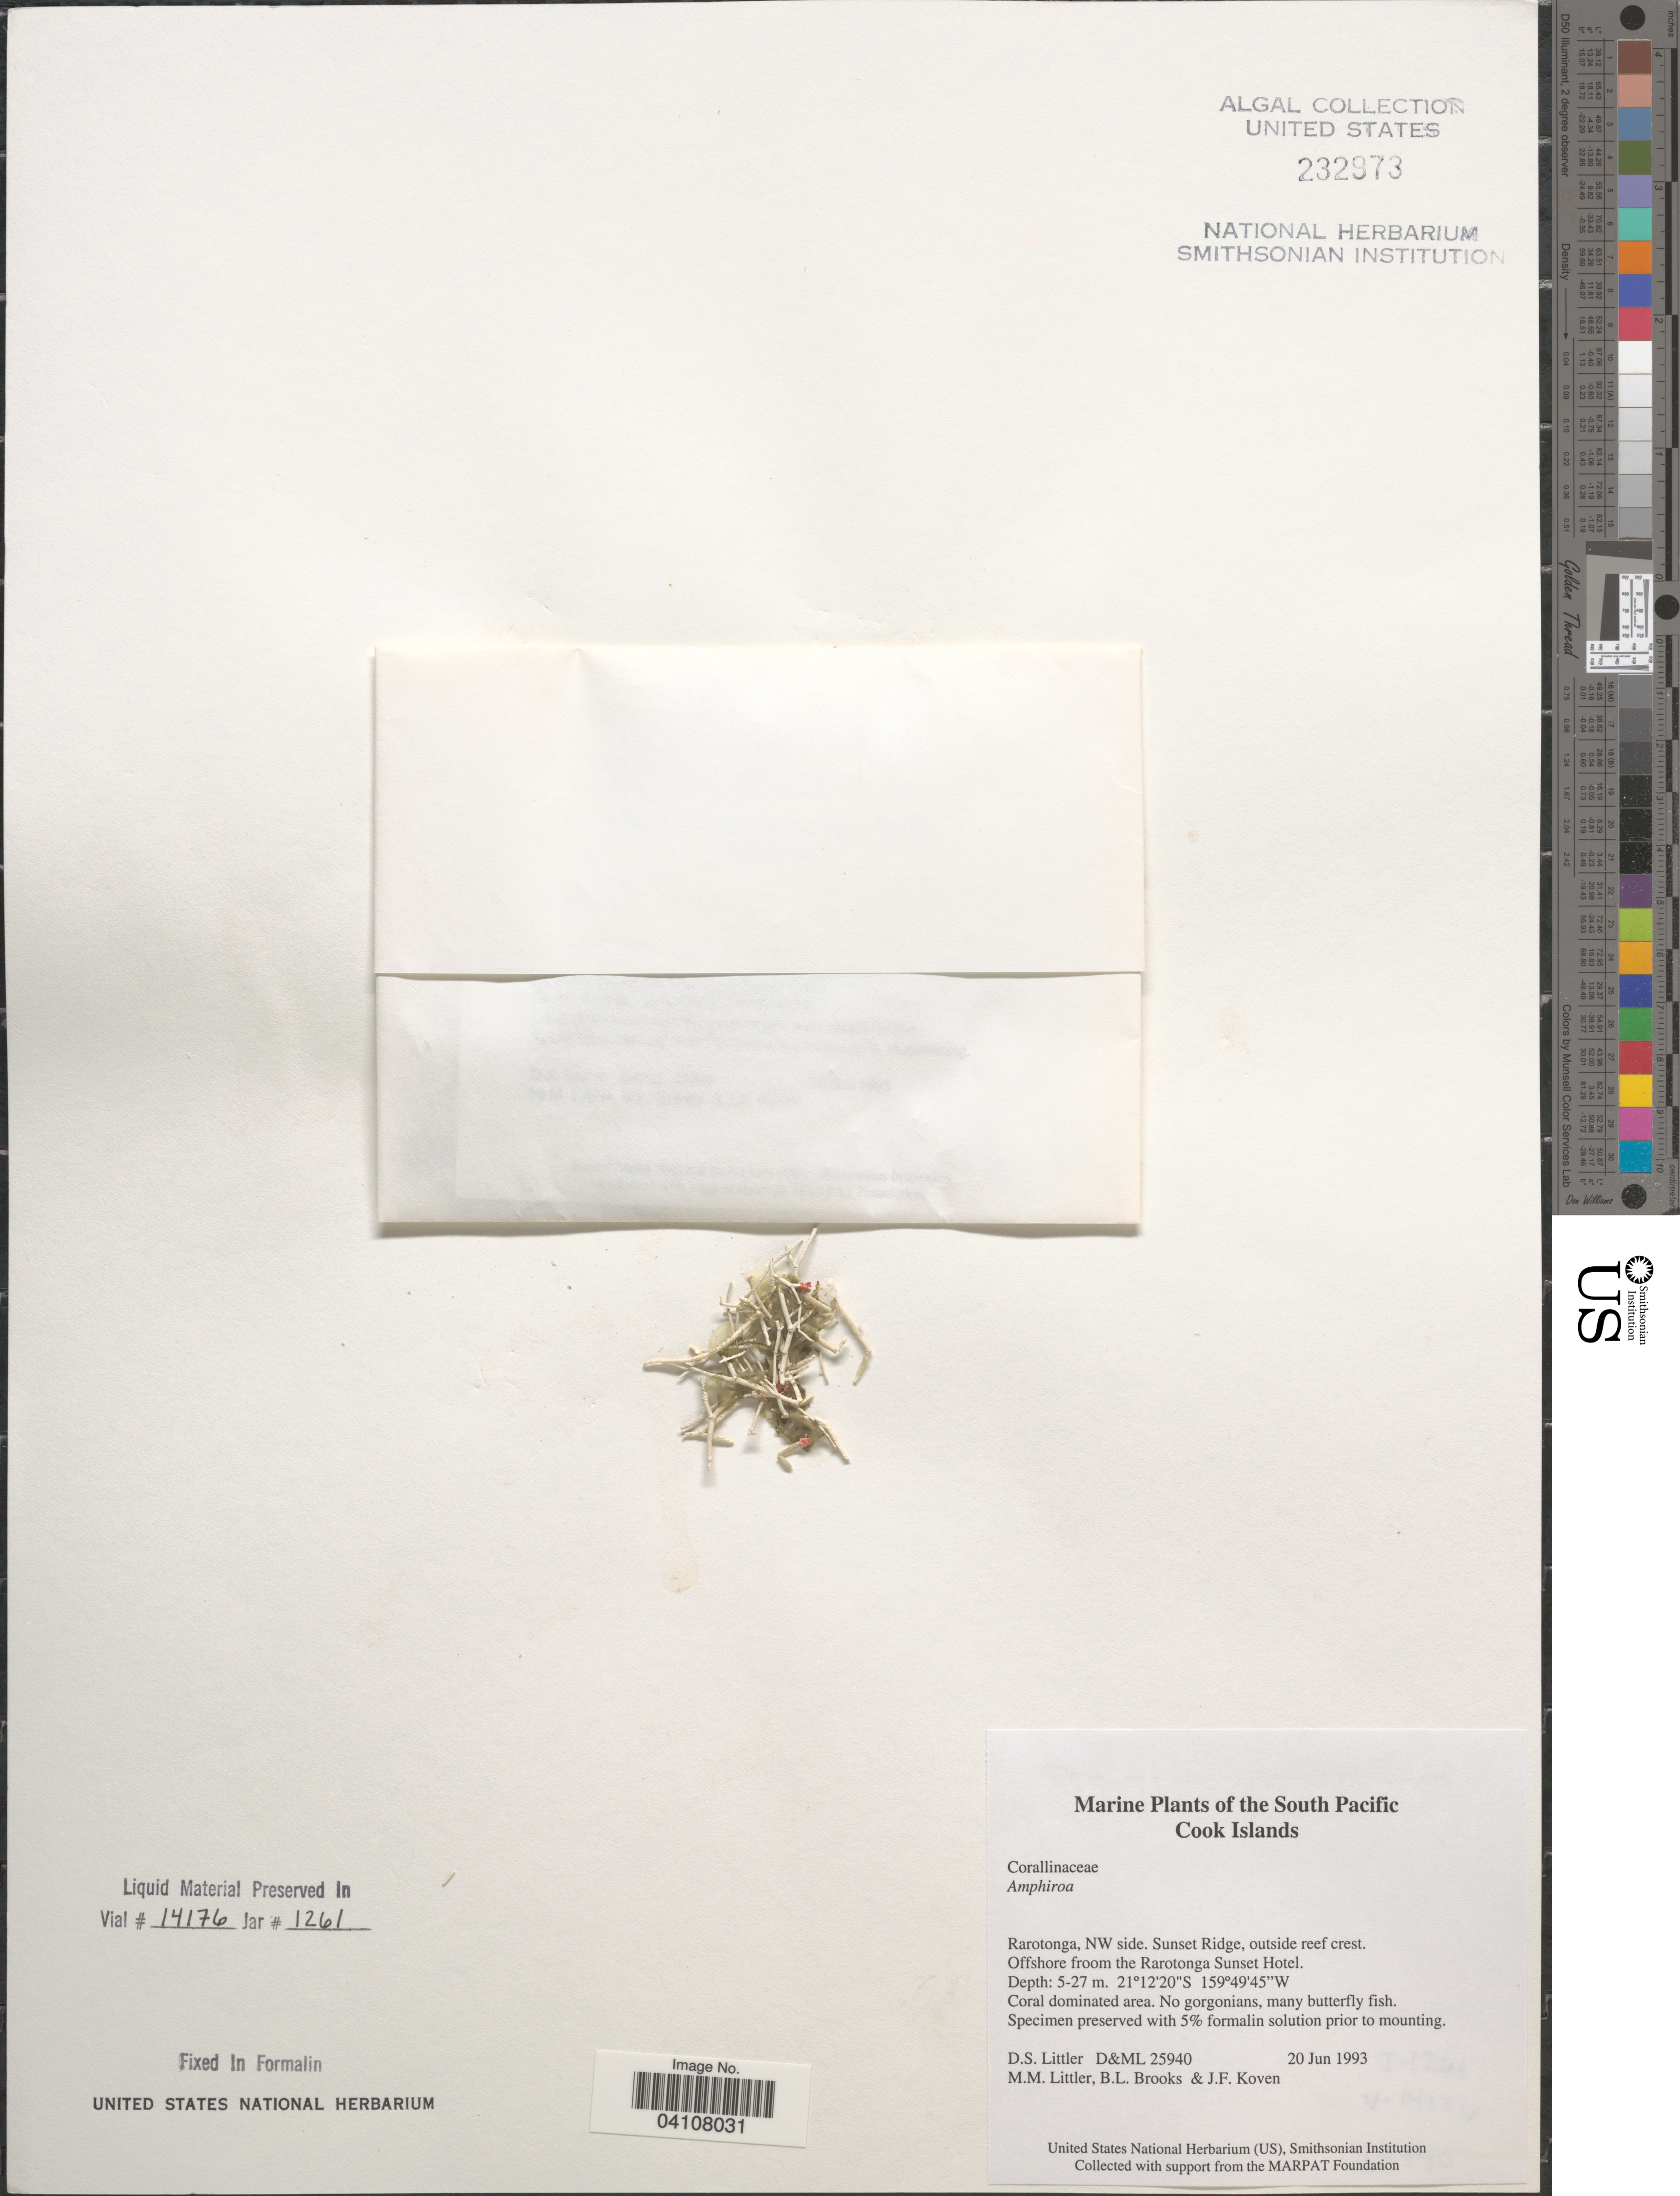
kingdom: Plantae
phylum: Rhodophyta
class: Florideophyceae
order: Corallinales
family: Lithophyllaceae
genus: Amphiroa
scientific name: Amphiroa sp.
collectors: D. S. Littler, B. Brooks & J. Koven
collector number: D&ML25940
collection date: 1993-06-20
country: Cook Islands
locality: The South Pacific. Rarotonga, NW side. Sunset Ridge, outside reef crest. Offshore from the Rarotonga Sunset Hotel.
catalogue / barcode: US 232973